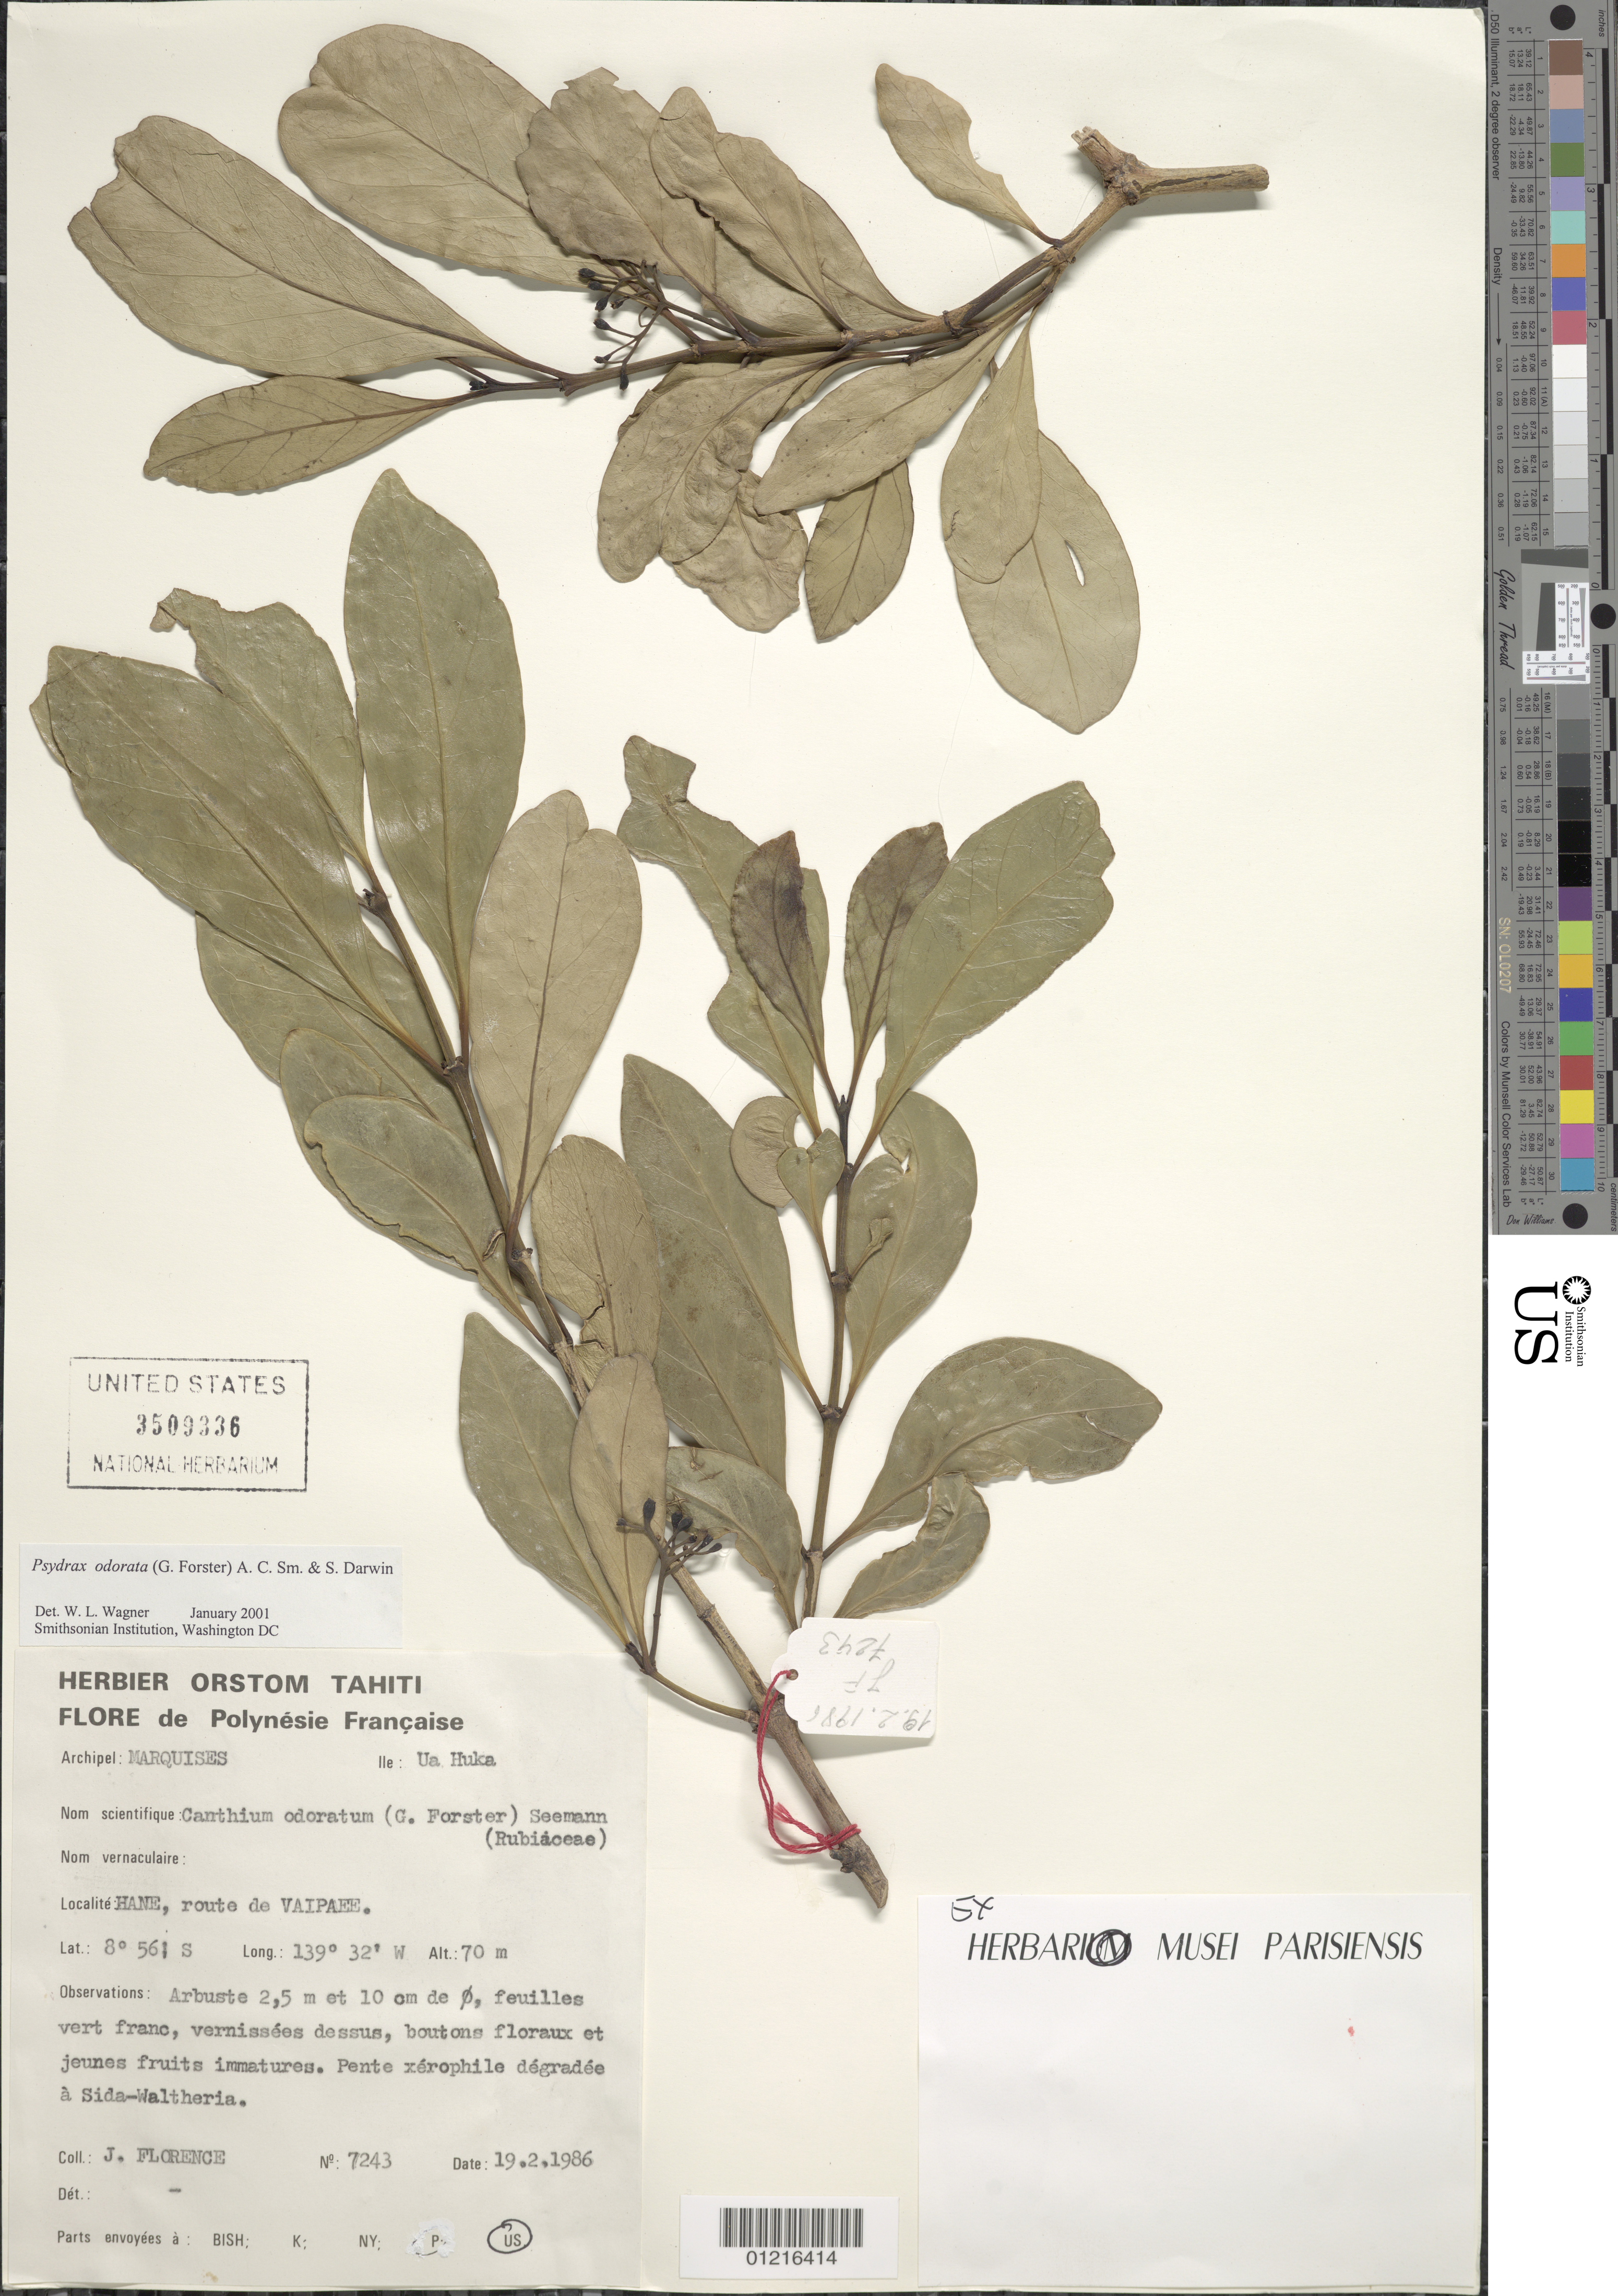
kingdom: Plantae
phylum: Tracheophyta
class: Magnoliopsida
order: Gentianales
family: Rubiaceae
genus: Psydrax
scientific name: Psydrax odorata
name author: (G. Forst.) A.C. Sm. & S.P. Darwin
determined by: Wagner, W. L., (BOT), Smithsonian Institution - National Museum of Natural History (UNITED STATES)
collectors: J. Florence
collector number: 7243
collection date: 1986-02-19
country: French Polynesia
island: Ua Huka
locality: Hane, route de Vaipaee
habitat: Pente xerophile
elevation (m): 70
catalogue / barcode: US 3509336